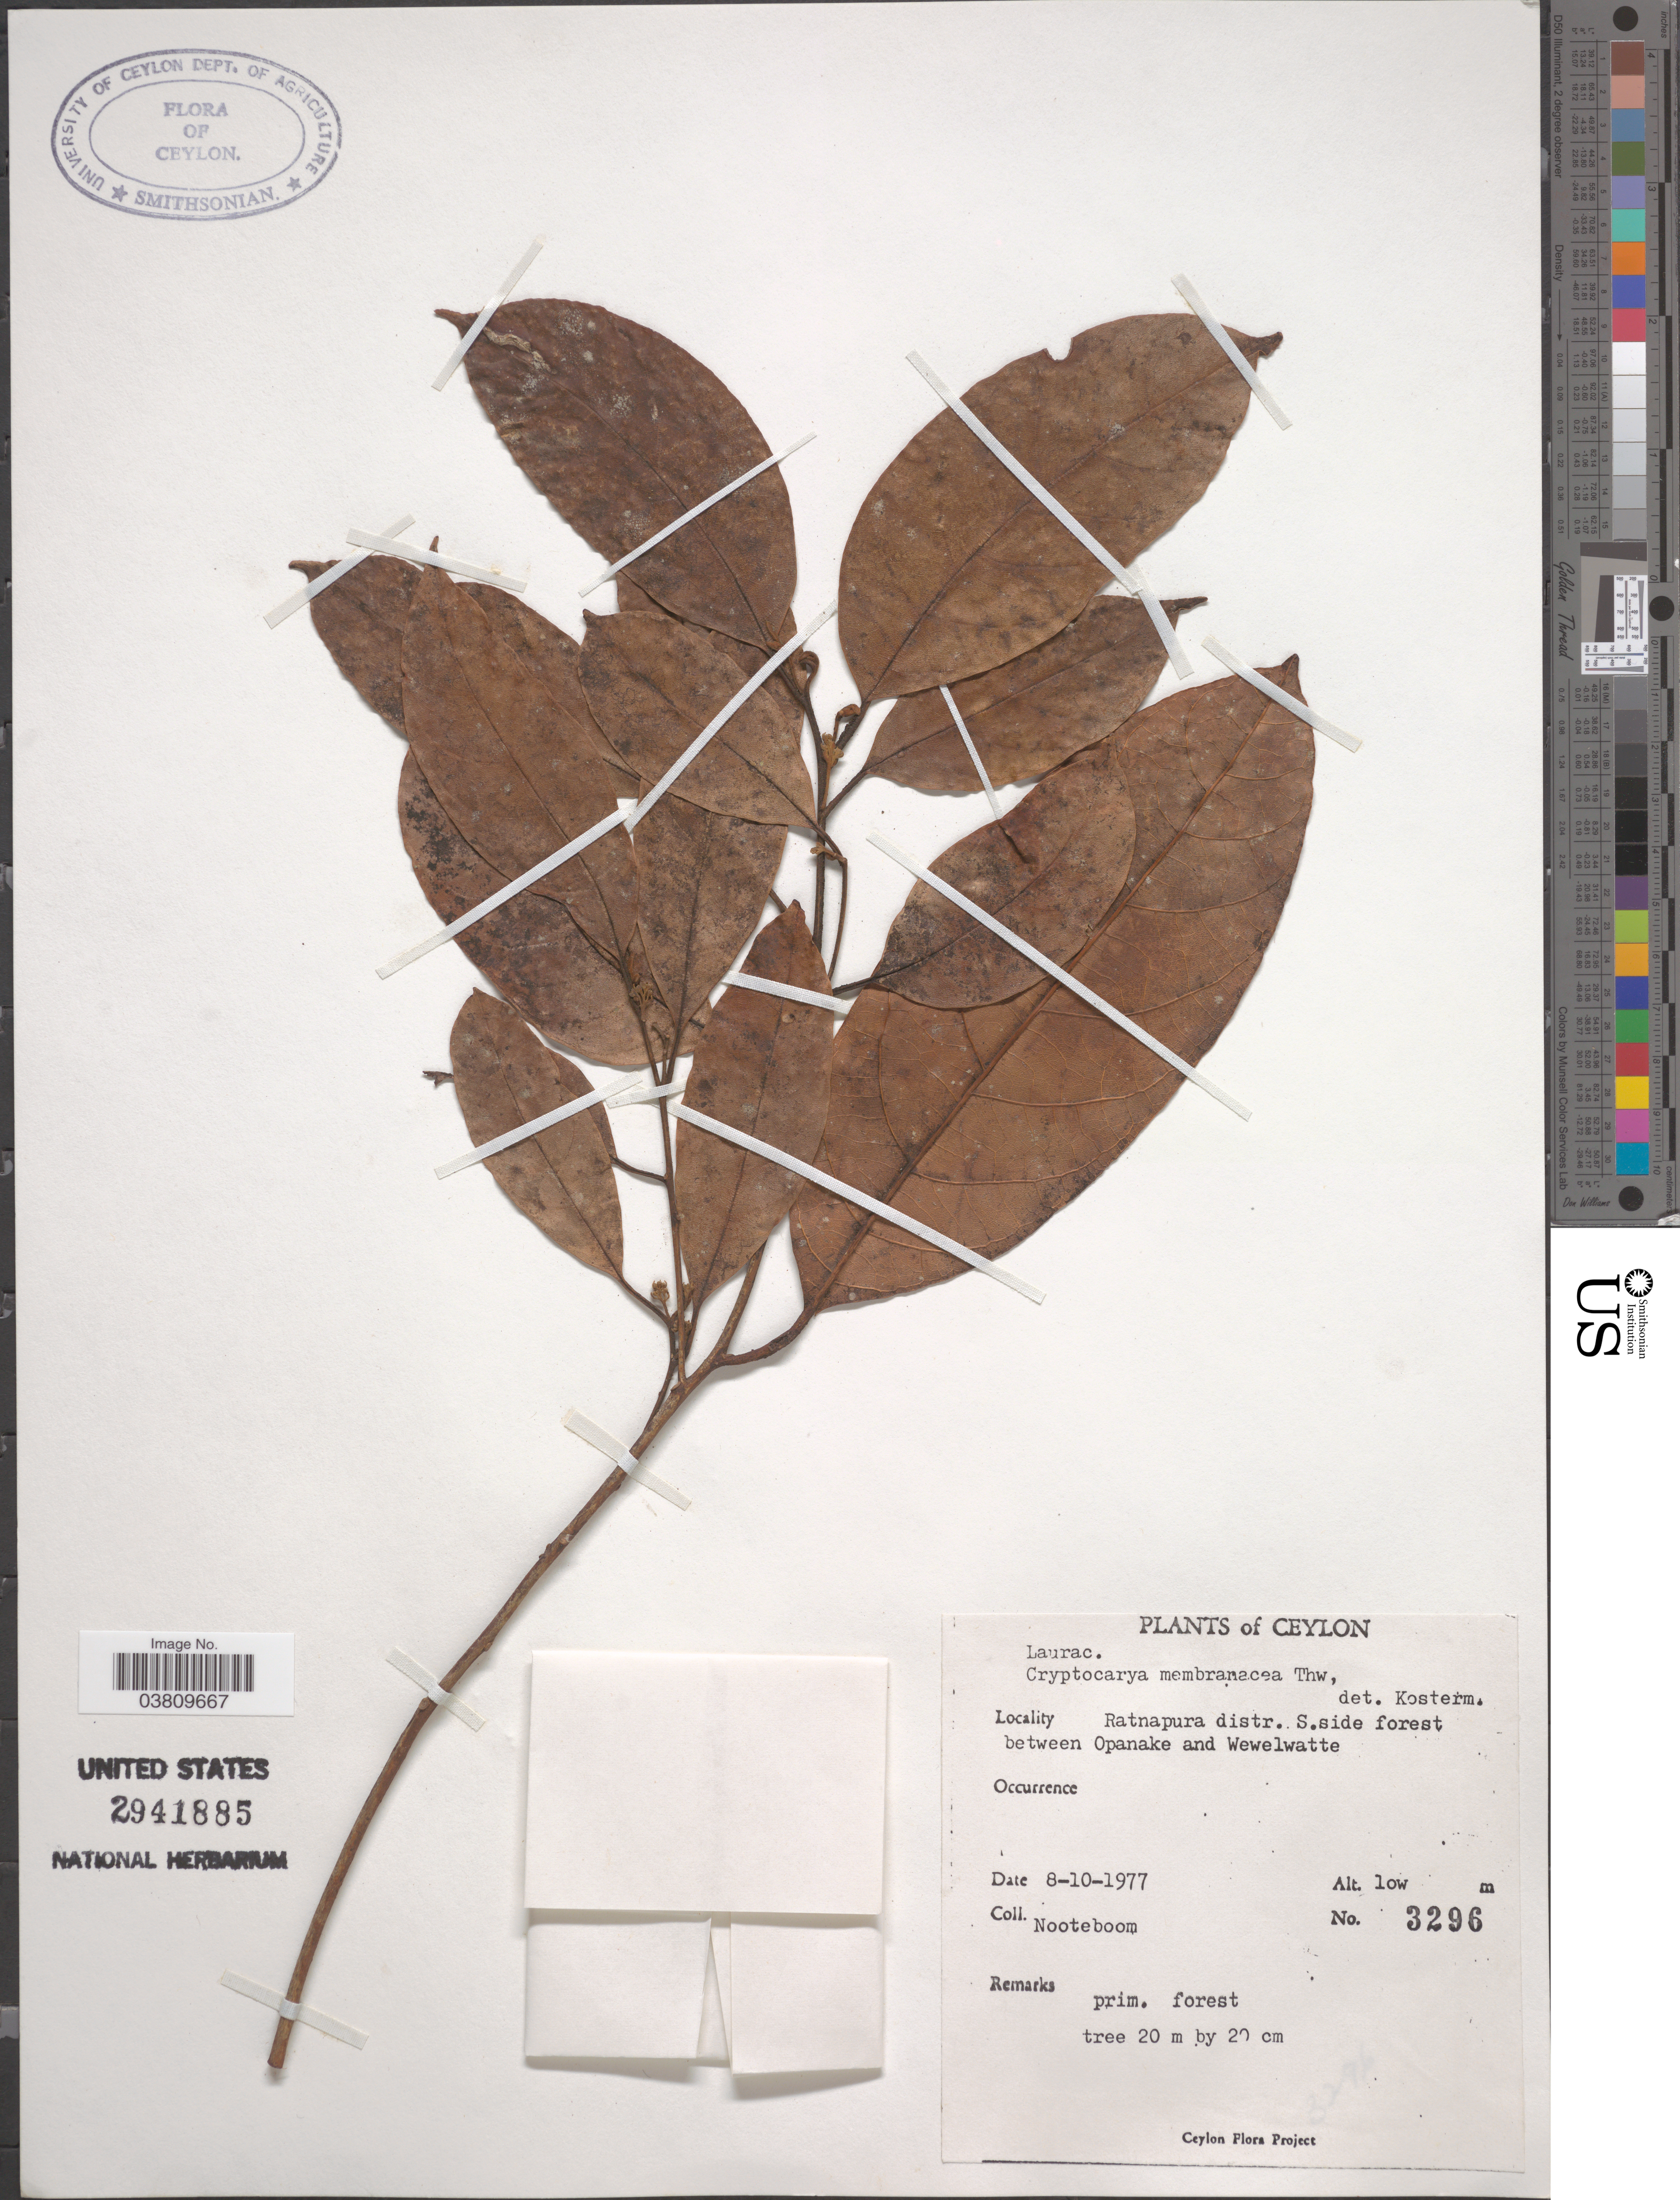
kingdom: Plantae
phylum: Tracheophyta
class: Magnoliopsida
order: Laurales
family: Lauraceae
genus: Cryptocarya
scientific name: Cryptocarya membranacea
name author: Thwaites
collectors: Nooteboom, --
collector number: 3296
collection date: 1977-10-08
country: Sri Lanka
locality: Ceylon. Ratnapura distr. S.side forest between Opanake and Wewelwatte.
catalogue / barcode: US 2941885